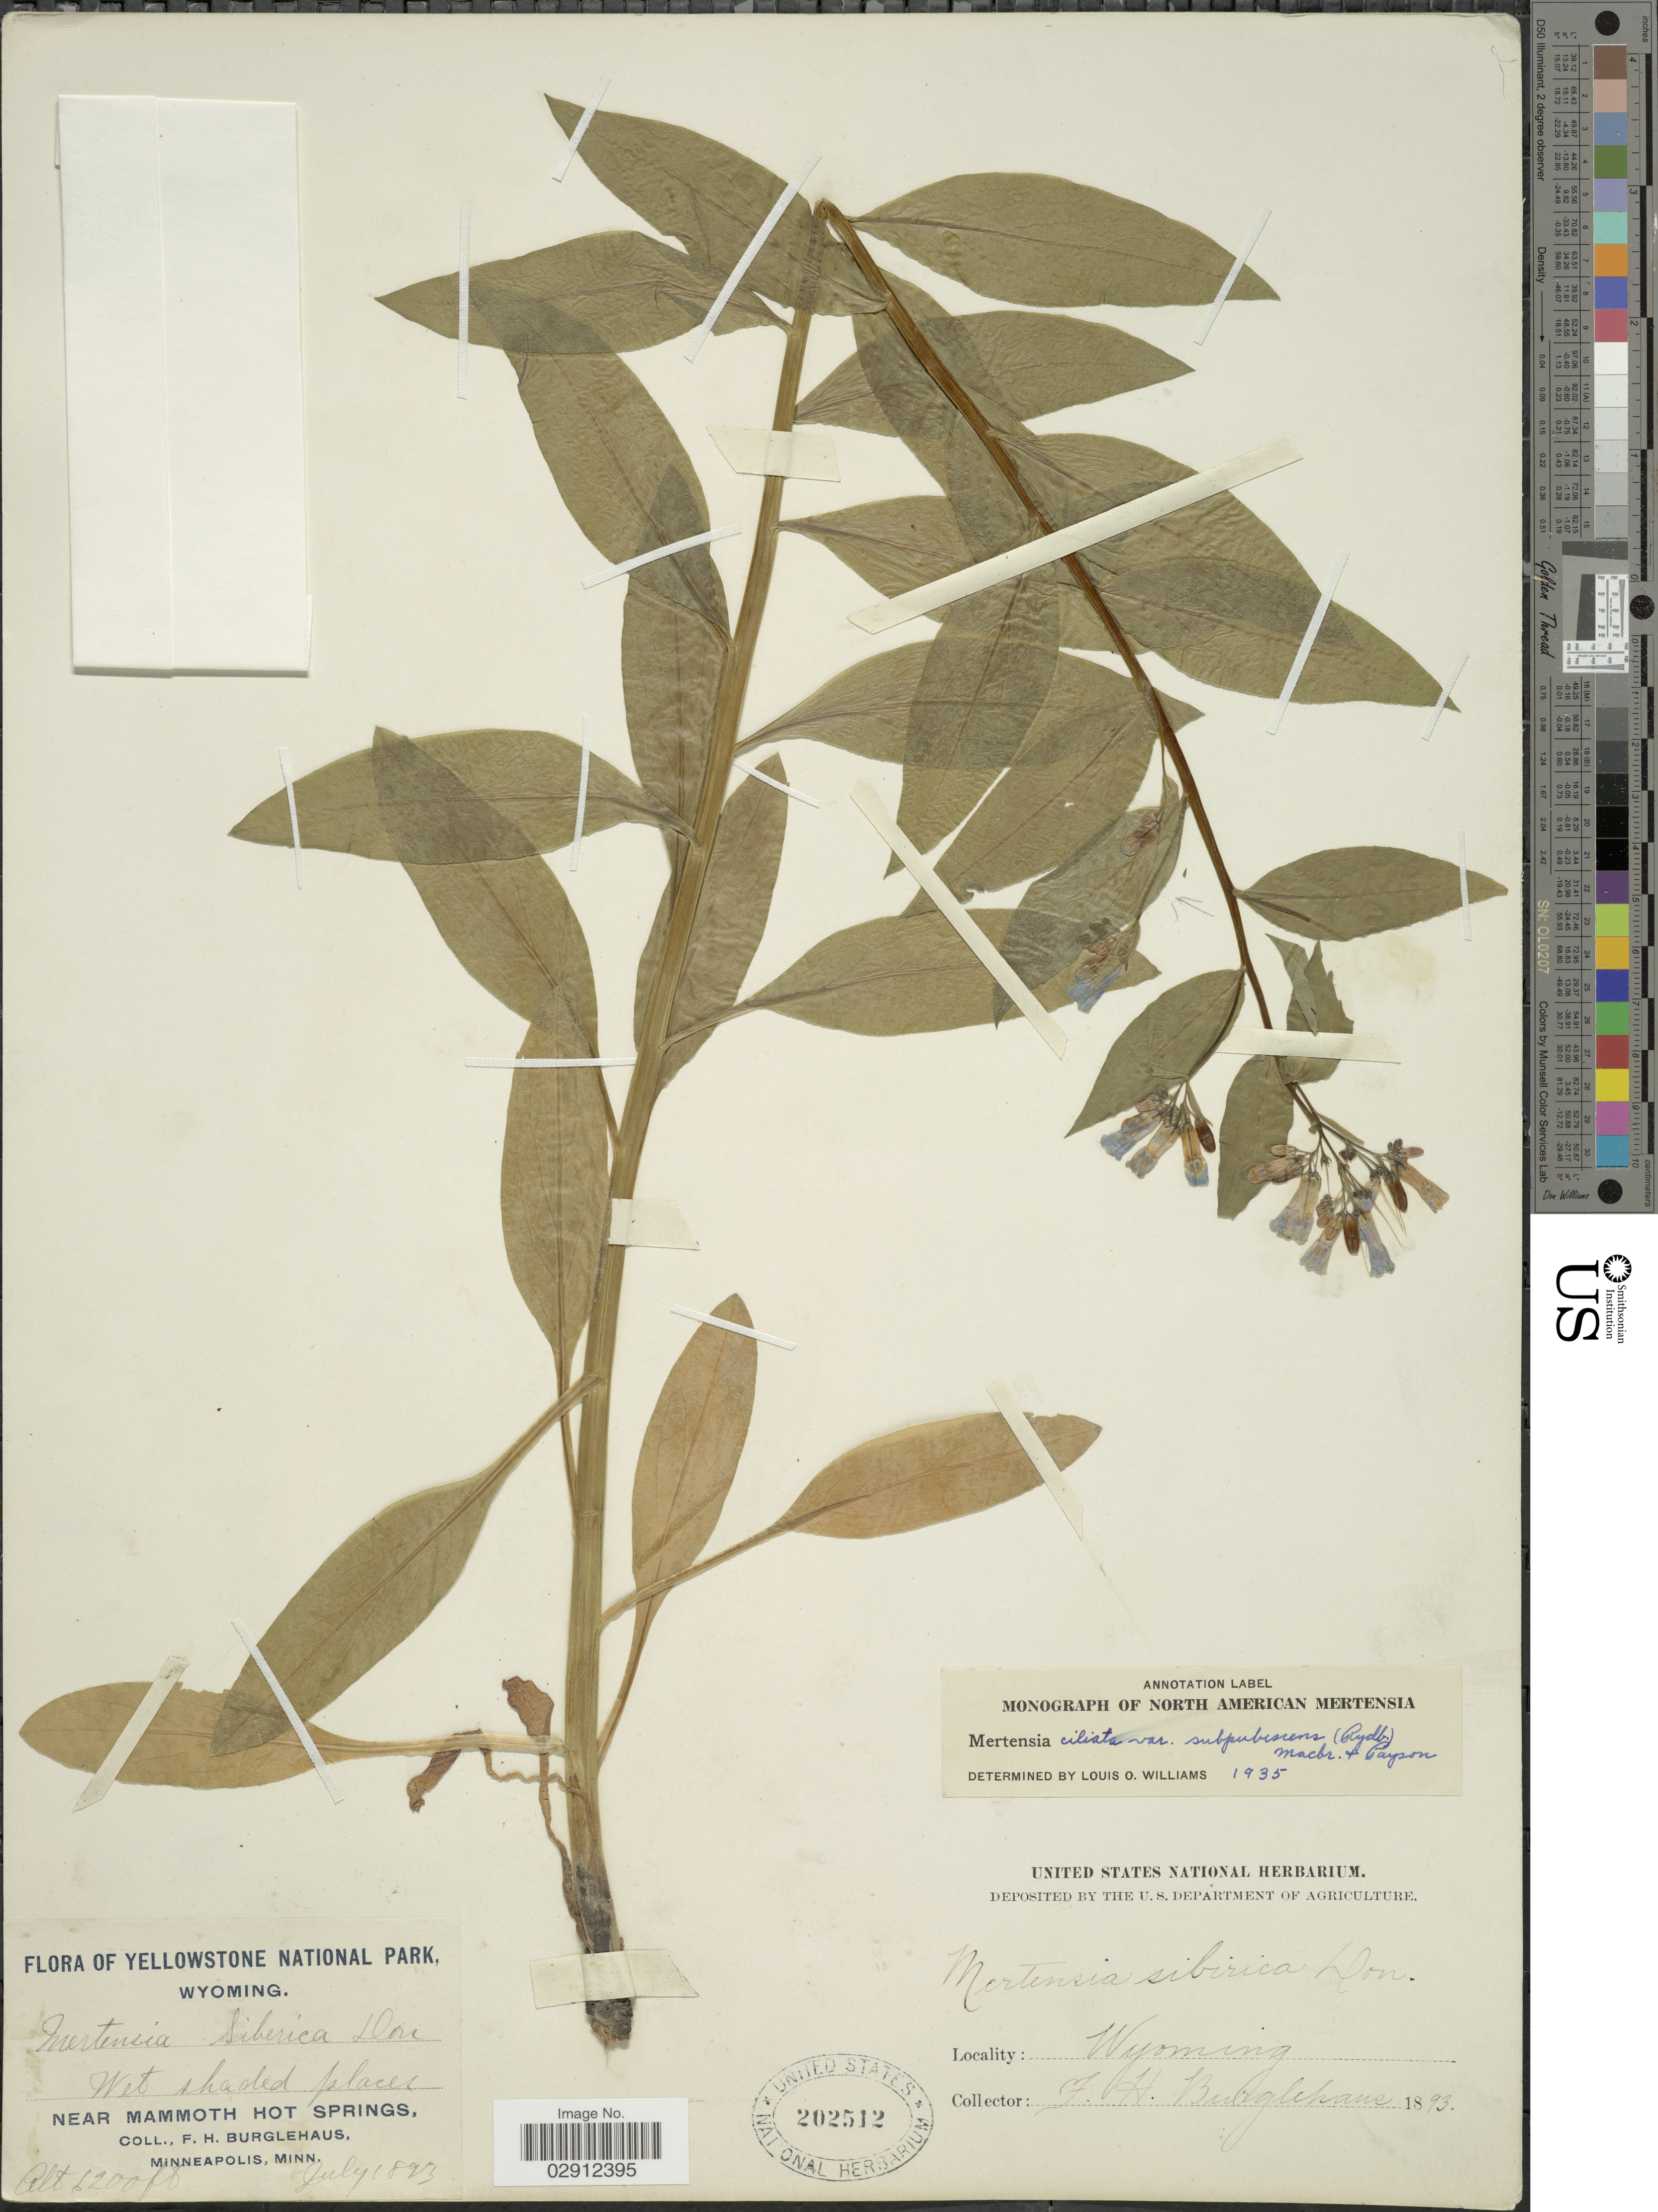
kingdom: Plantae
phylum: Tracheophyta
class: Magnoliopsida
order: Boraginales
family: Boraginaceae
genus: Mertensia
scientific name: Mertensia ciliata var. subpubescens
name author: (Rydb.) J.F. Macbr. & Payson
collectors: F. Burglehaus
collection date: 1893-07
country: United States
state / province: Wyoming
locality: Yellowstone National Park. Near Mammoth Hot Springs.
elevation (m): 1890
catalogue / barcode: US 202512